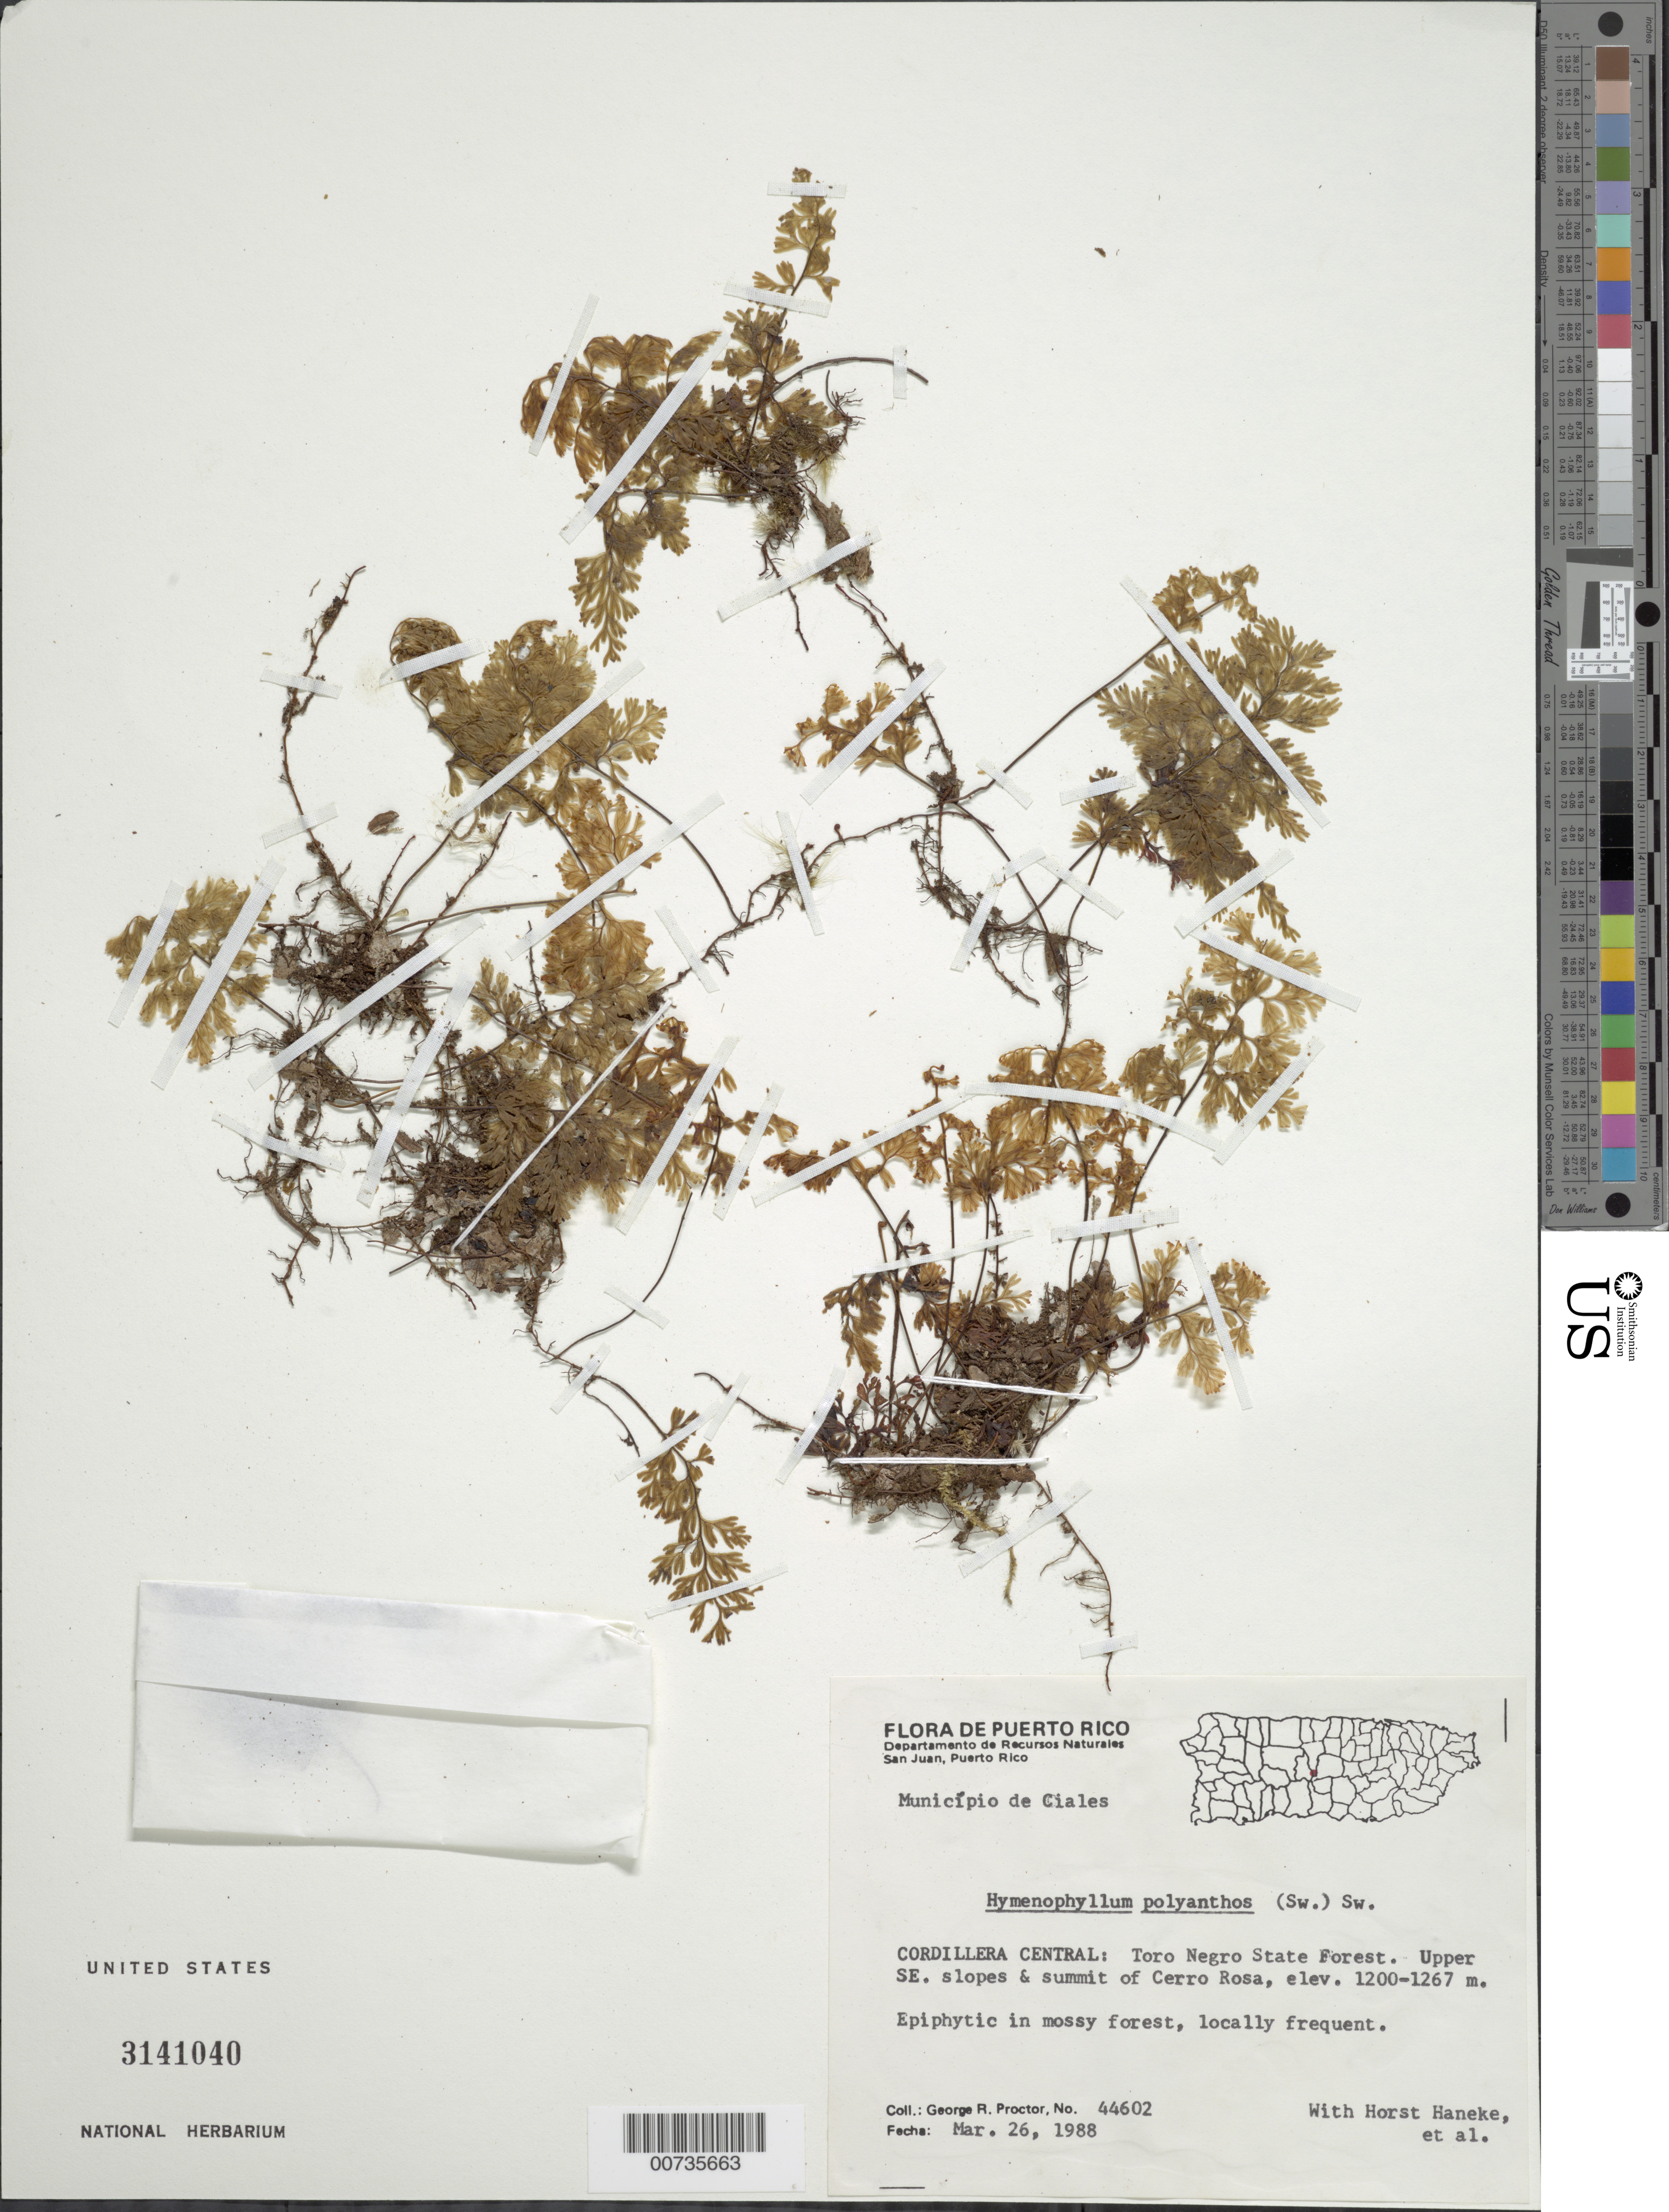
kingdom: Plantae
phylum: Tracheophyta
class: Polypodiopsida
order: Hymenophyllales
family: Hymenophyllaceae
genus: Hymenophyllum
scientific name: Hymenophyllum polyanthos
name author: (Sw.) Sw.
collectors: G. R. Proctor, H. Haneke & et al.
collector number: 44602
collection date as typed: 26 Mar 1988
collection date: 1988-03-26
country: Puerto Rico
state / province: Ciales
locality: Mun. Ciales, Cordillera Central: Toro Negro State Forest, upper SE slope & summit of Cerro Rosa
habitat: Epiphytic in mossy forest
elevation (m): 1200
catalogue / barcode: US 3141040